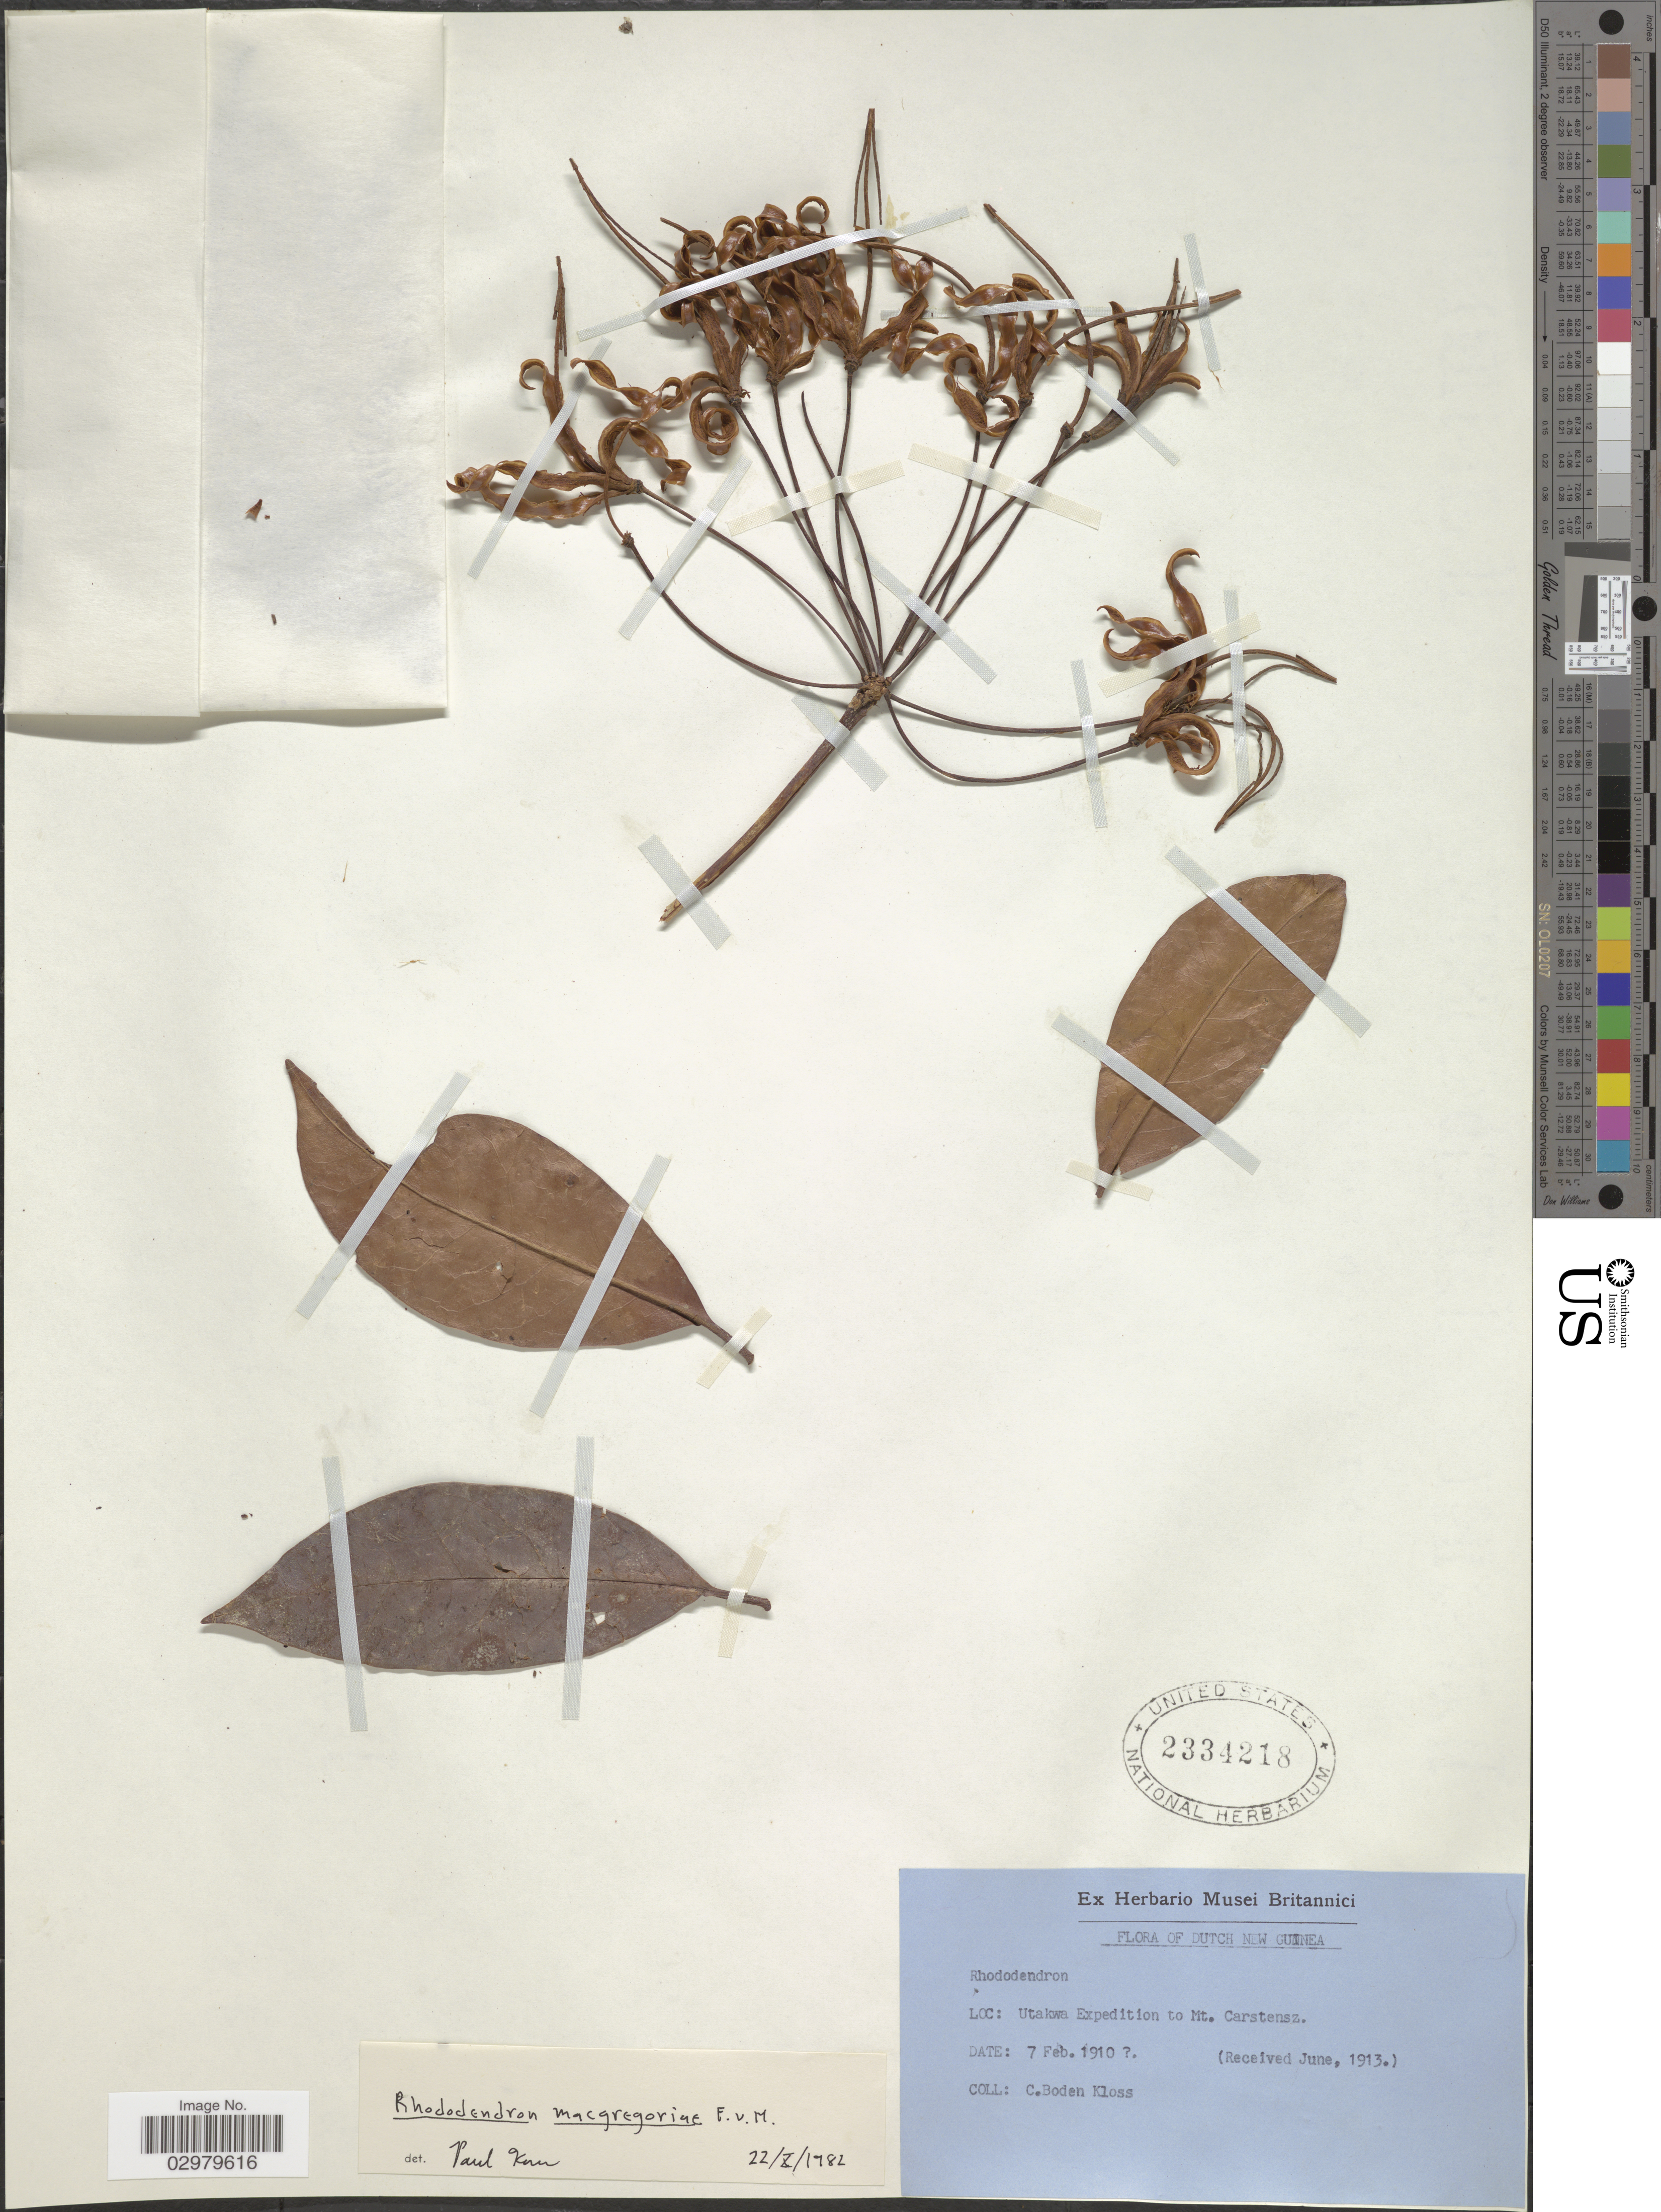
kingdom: Plantae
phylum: Tracheophyta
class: Magnoliopsida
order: Ericales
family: Ericaceae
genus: Rhododendron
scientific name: Rhododendron macgregoriae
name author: F. Muell.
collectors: C. Boden-Kloss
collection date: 1910-02-07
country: Indonesia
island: New Guinea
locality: Dutch New Guinea. Utakwa Expedition to Mt. Carstensz.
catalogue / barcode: US 2334218